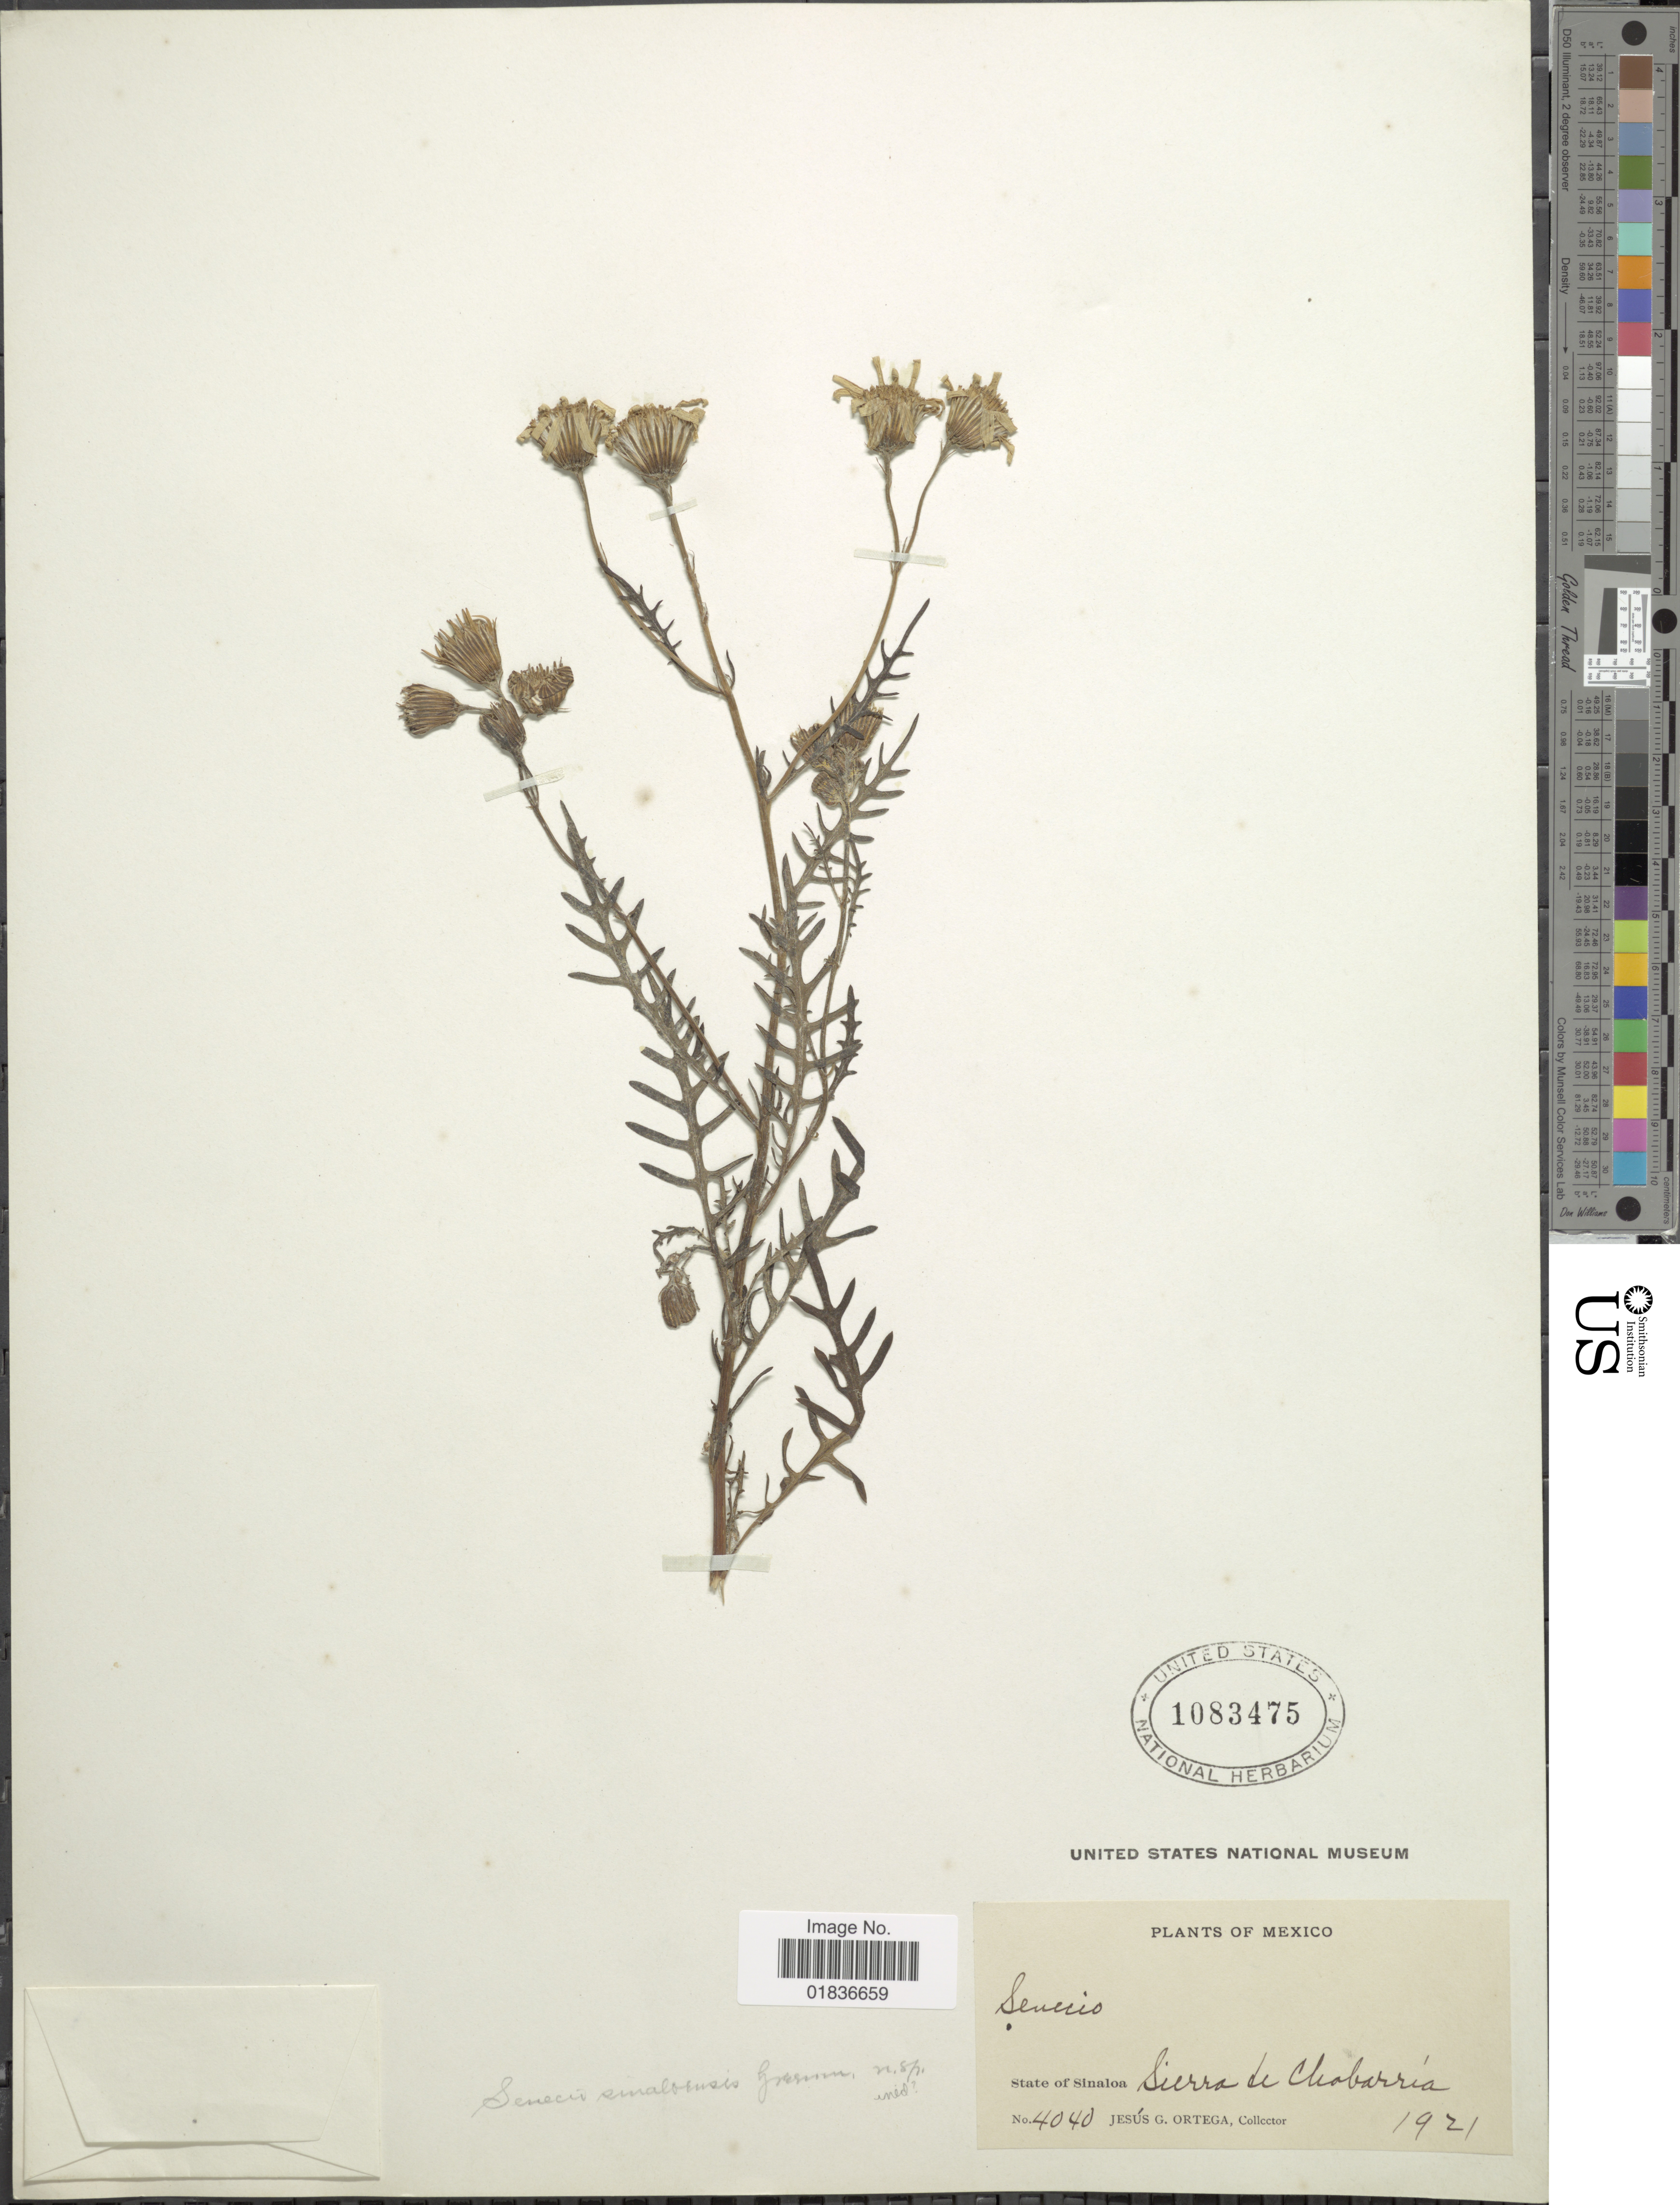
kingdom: Plantae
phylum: Tracheophyta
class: Magnoliopsida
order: Asterales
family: Asteraceae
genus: Senecio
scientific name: Senecio sp.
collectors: J. Ortega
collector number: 4040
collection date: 1921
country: Mexico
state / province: Sinaloa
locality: State of Sinaloa. Sierra de Chabarria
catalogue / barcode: US 1083475